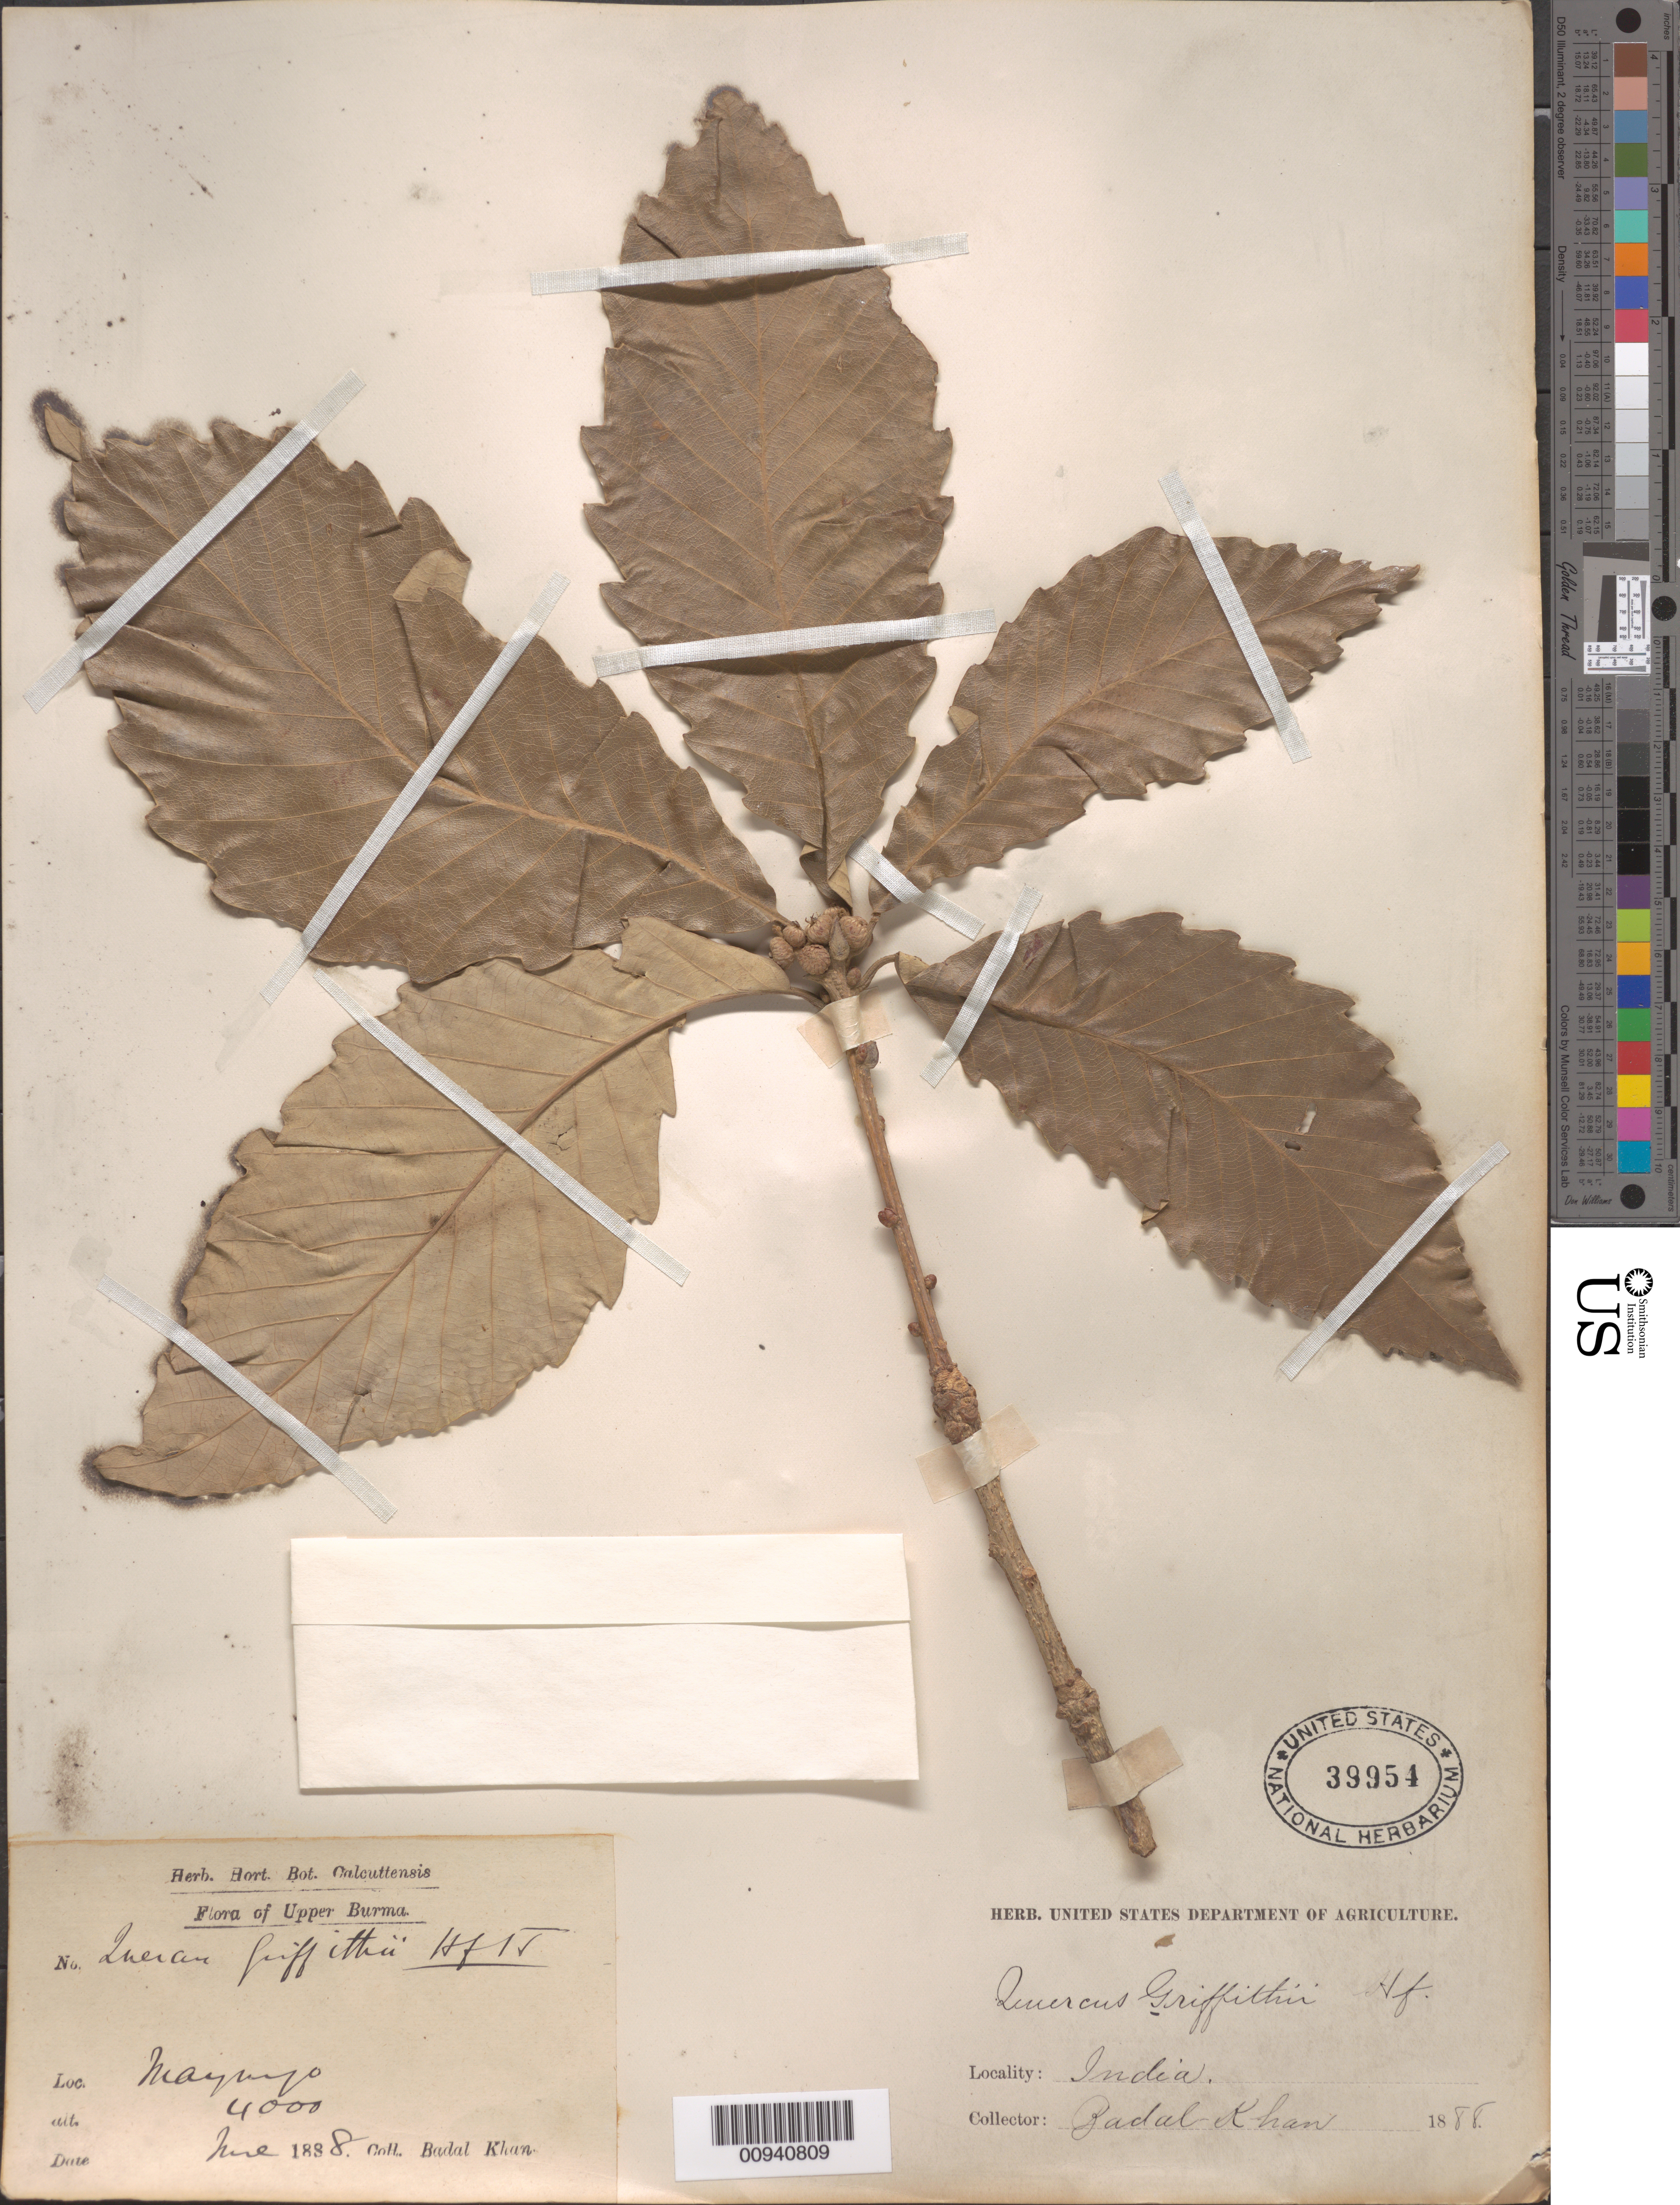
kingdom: Plantae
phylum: Tracheophyta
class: Magnoliopsida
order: Fagales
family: Fagaceae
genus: Quercus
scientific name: Quercus griffithii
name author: Hook. f. & Thomson ex Miq.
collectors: B. Khan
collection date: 1888-06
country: Myanmar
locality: Upper Burma, Maymyo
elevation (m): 1219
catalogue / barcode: US 39954